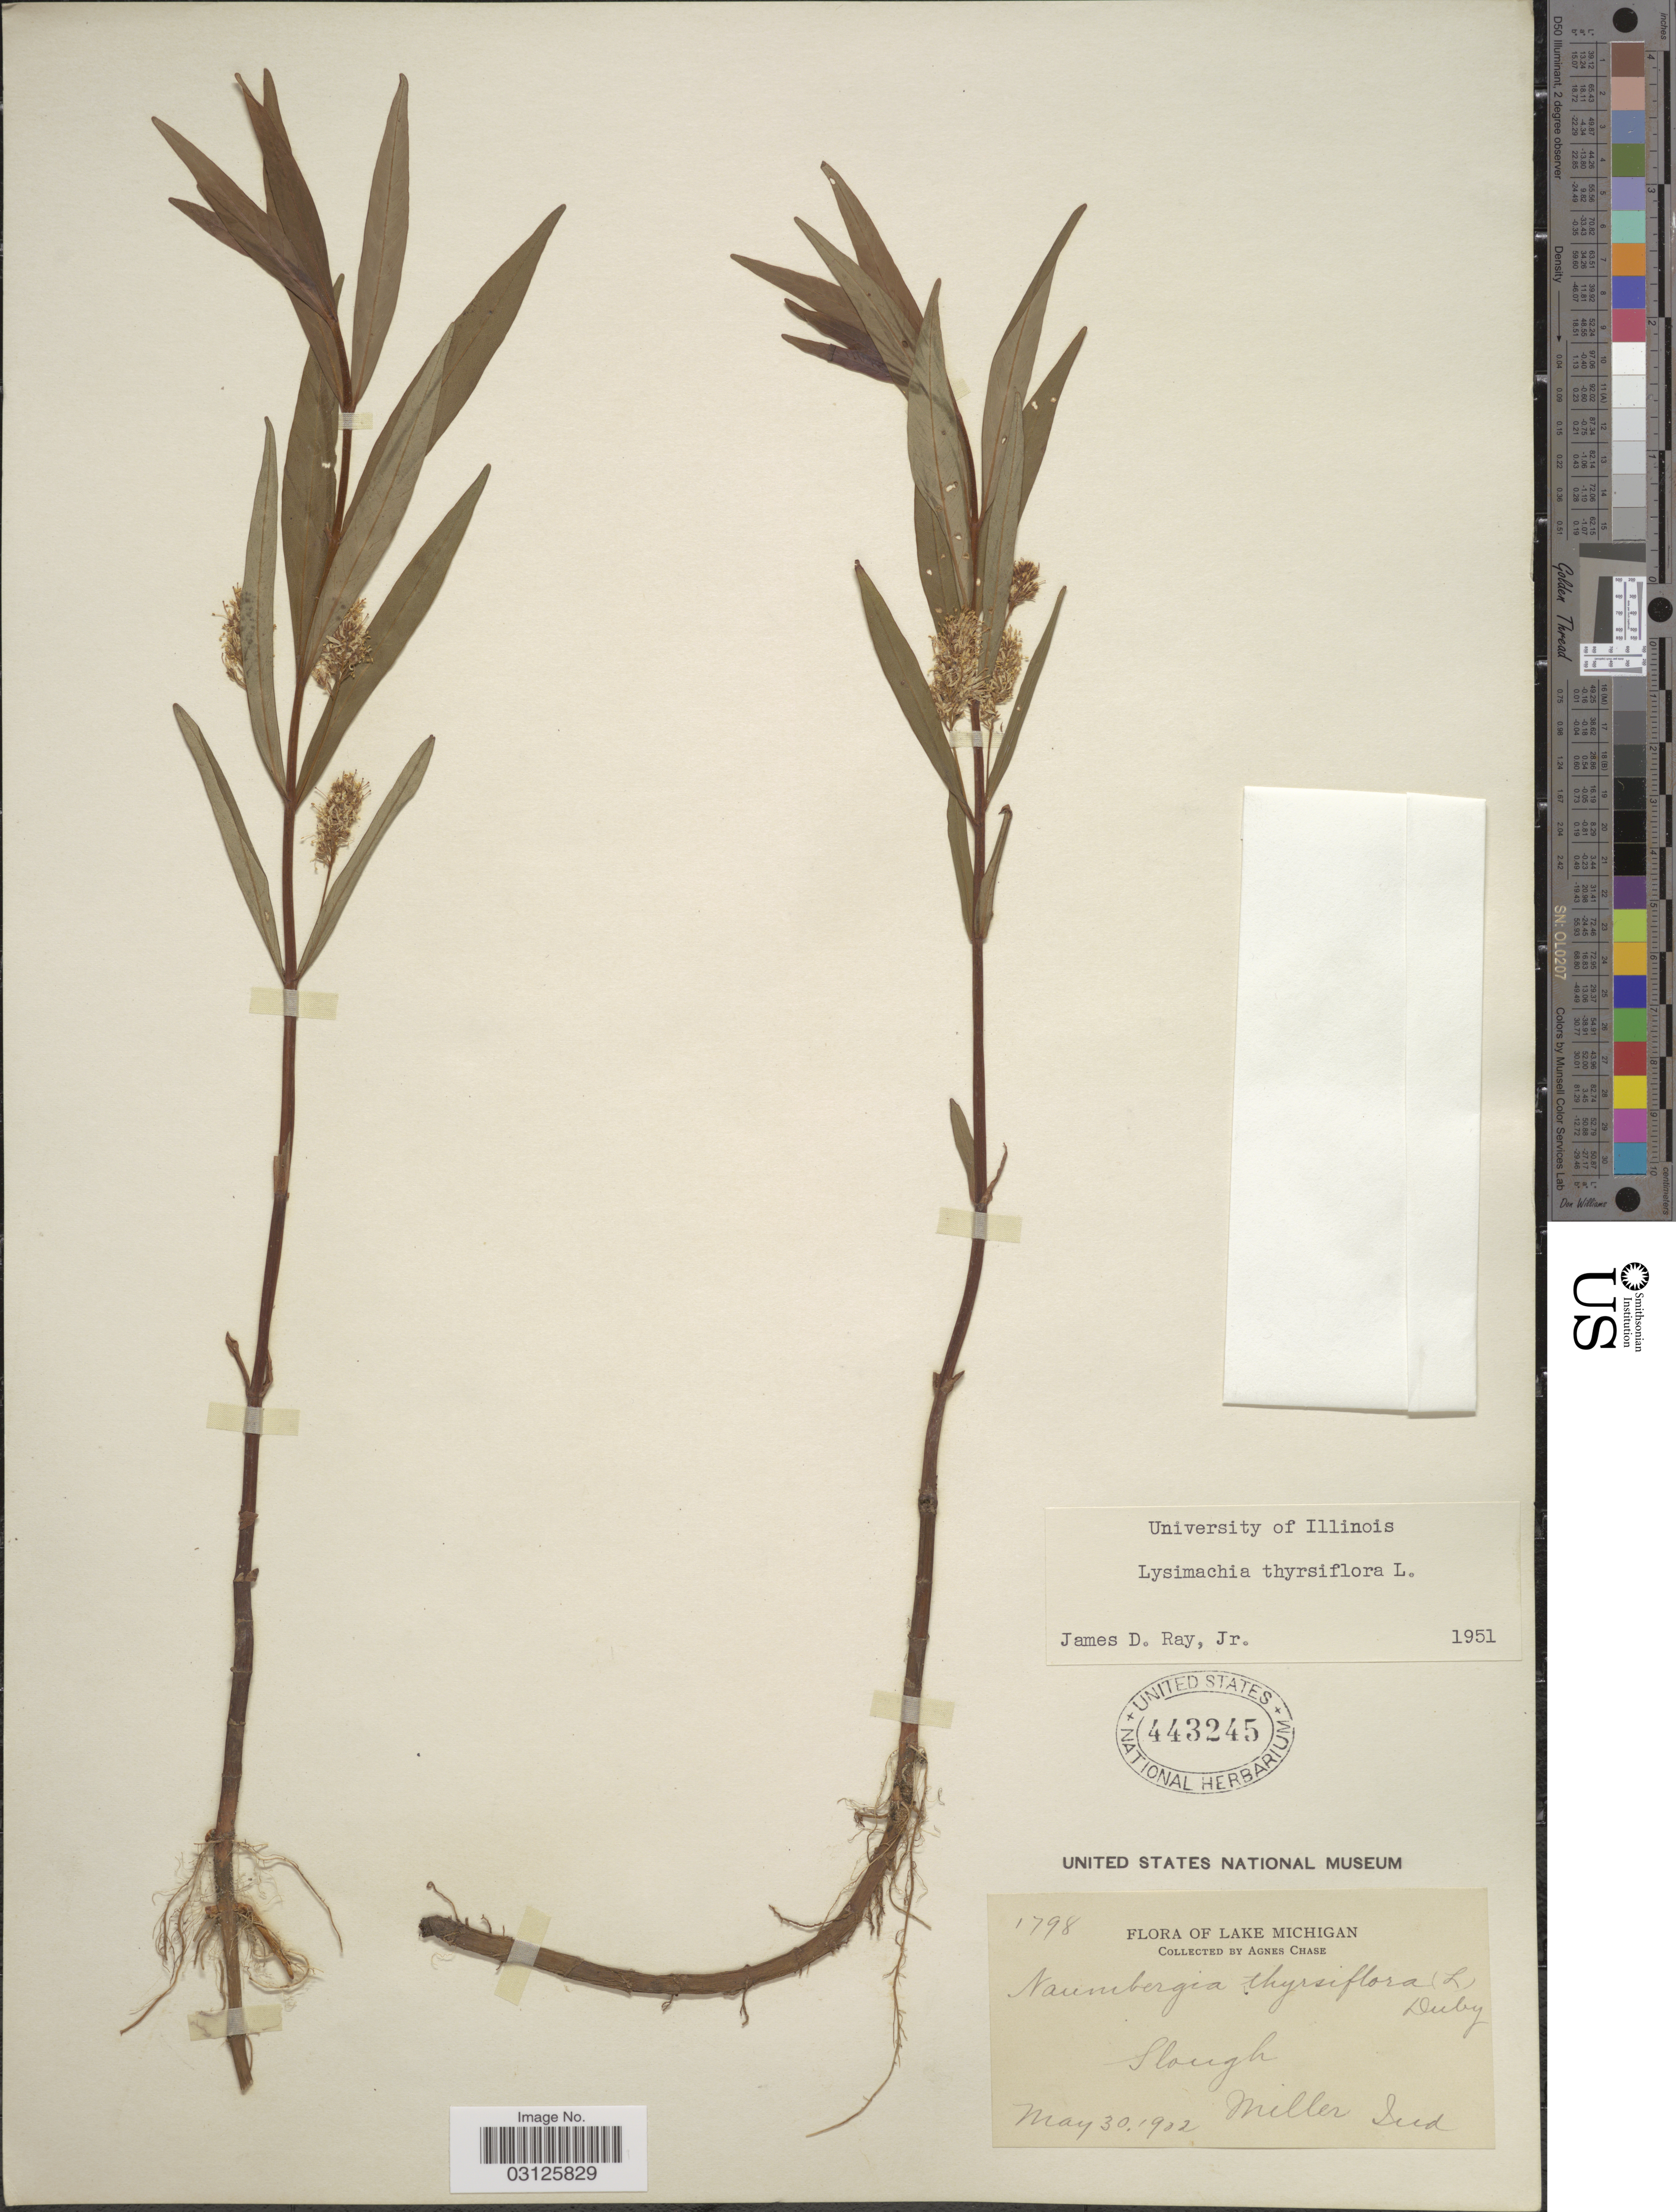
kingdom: Plantae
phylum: Tracheophyta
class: Magnoliopsida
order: Ericales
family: Primulaceae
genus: Lysimachia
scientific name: Lysimachia thyrsiflora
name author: L.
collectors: A. Chase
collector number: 1798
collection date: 1902-05-30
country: United States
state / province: Indiana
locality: Lake Michigan. Slough. Miller Ind.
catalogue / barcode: US 443245